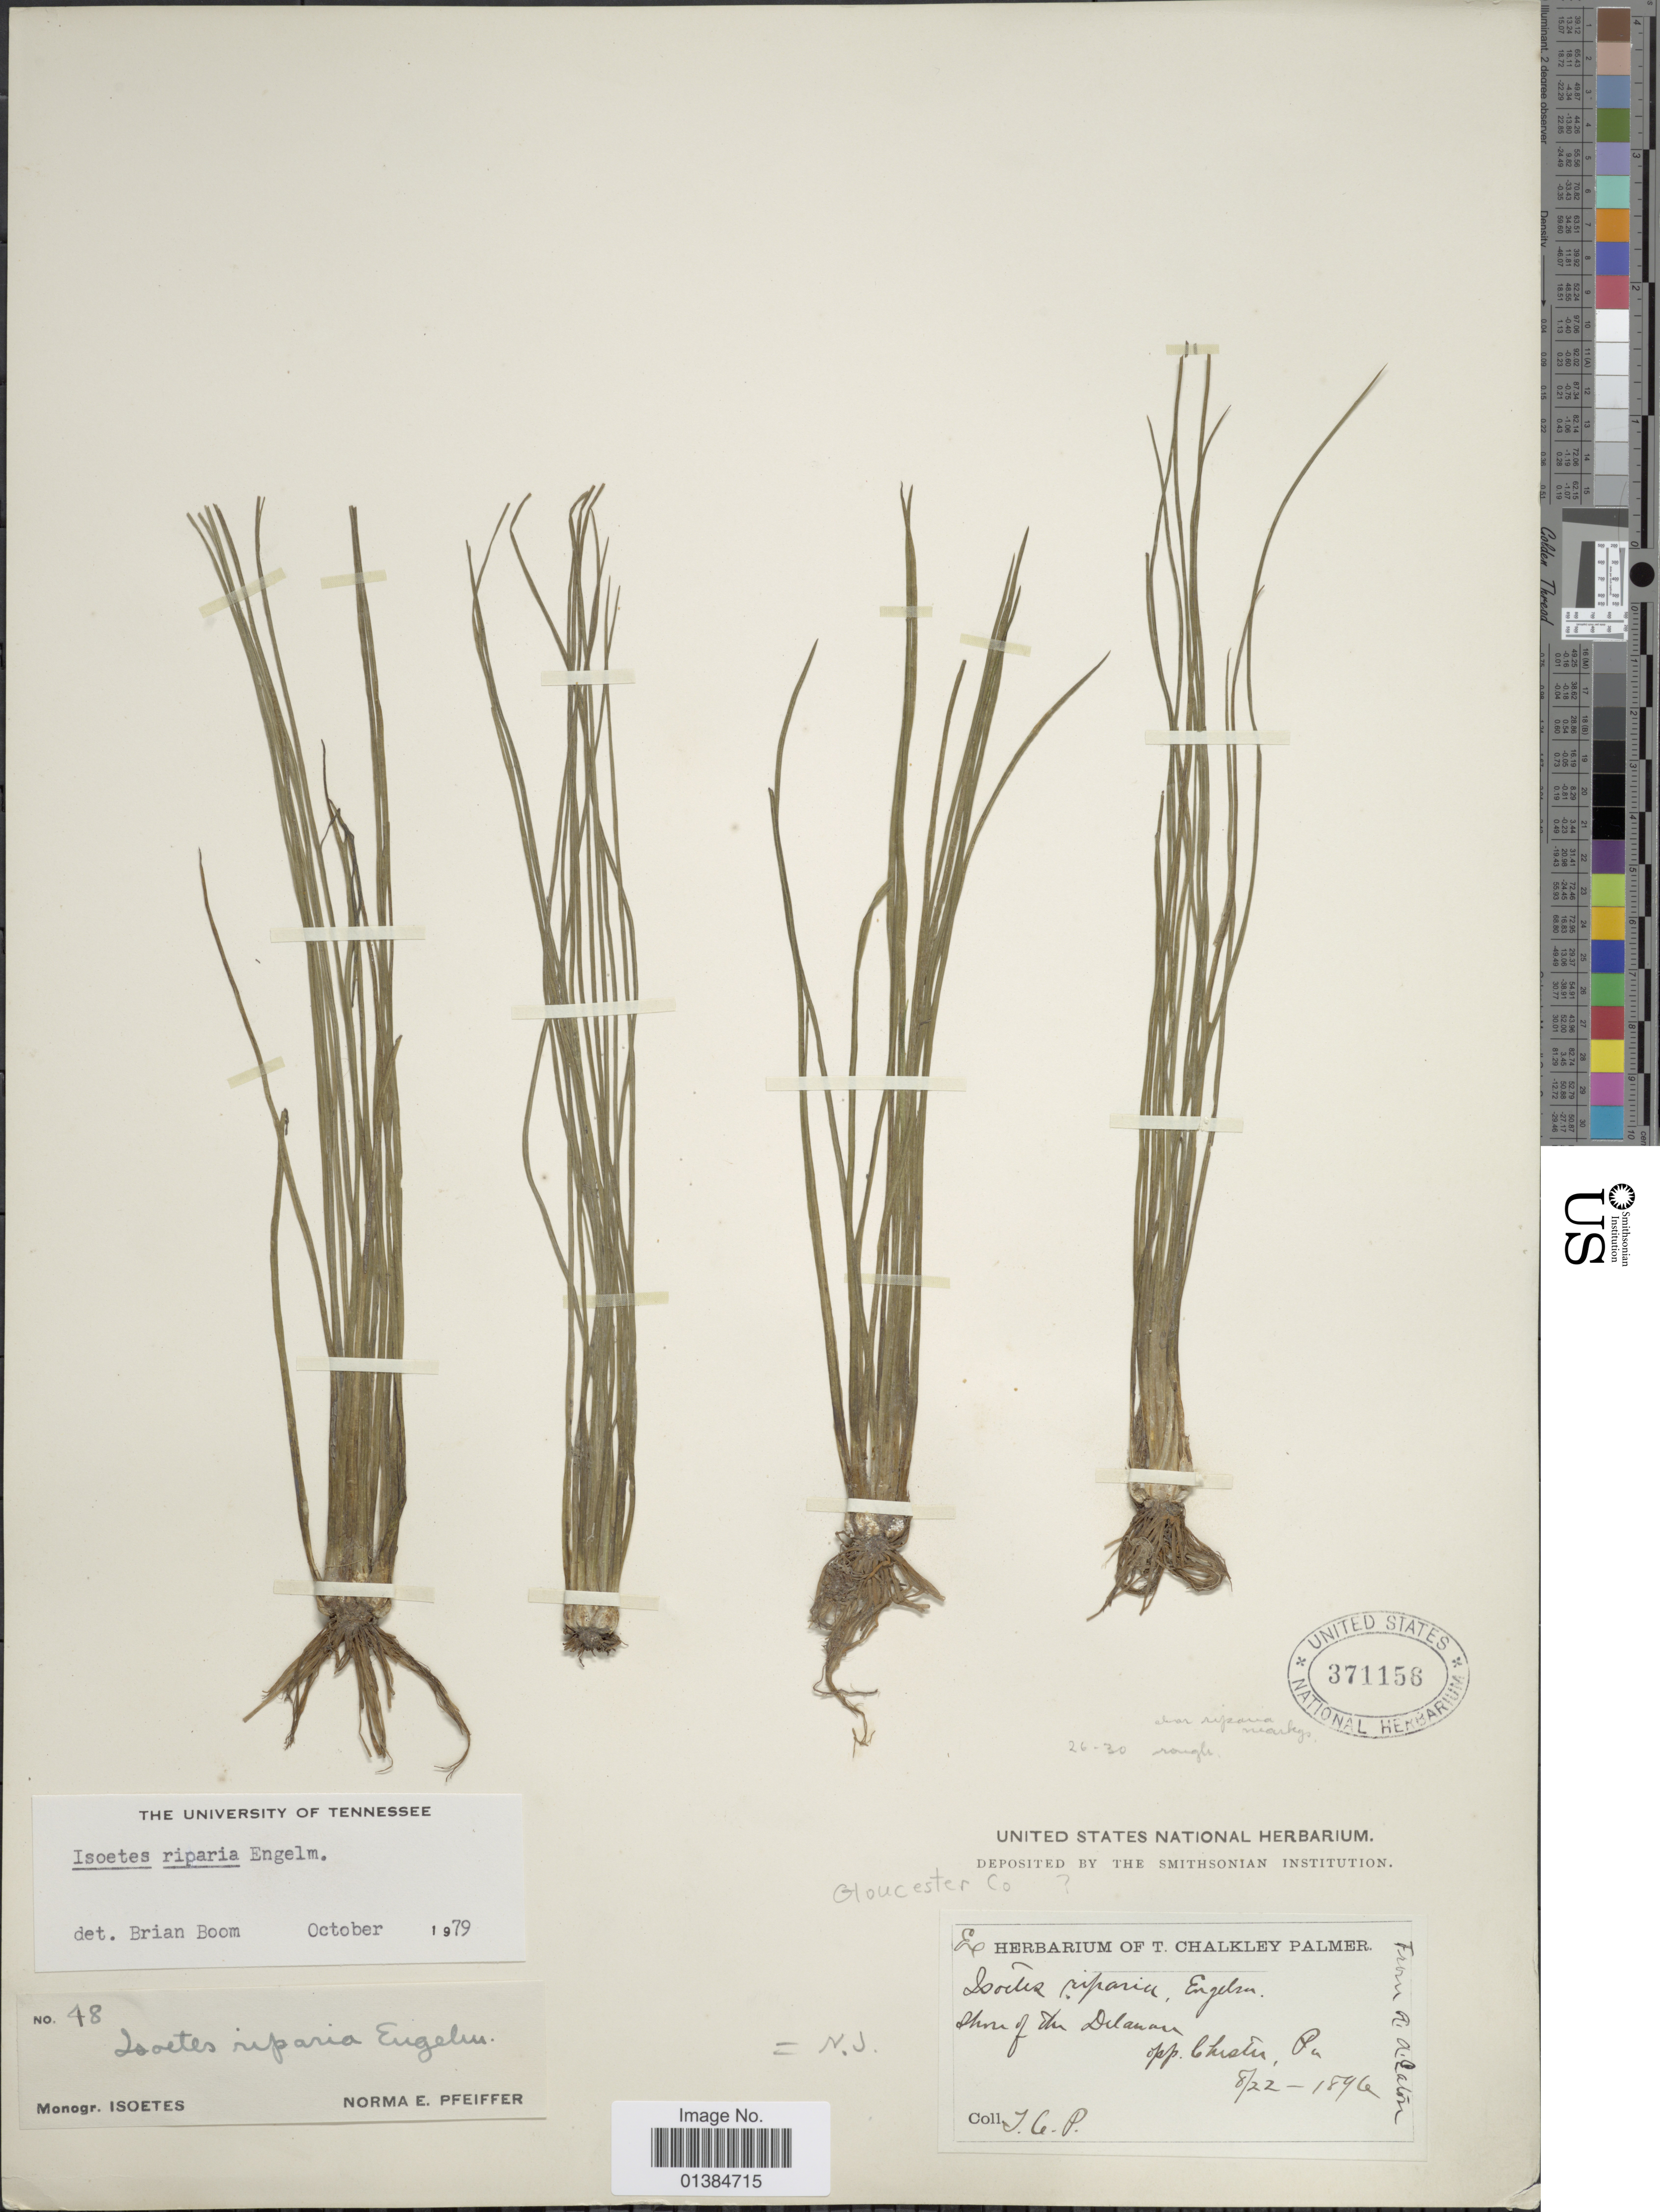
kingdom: Plantae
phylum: Tracheophyta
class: Lycopodiopsida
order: Isoetales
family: Isoetaceae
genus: Isoetes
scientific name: Isoetes riparia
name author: Engelm. ex A. Braun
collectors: T. C. Palmer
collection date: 1896-08-22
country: United States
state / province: Pennsylvania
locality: Shore of the Delaware, opp. Chester. Gloucester Co.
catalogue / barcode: US 371156